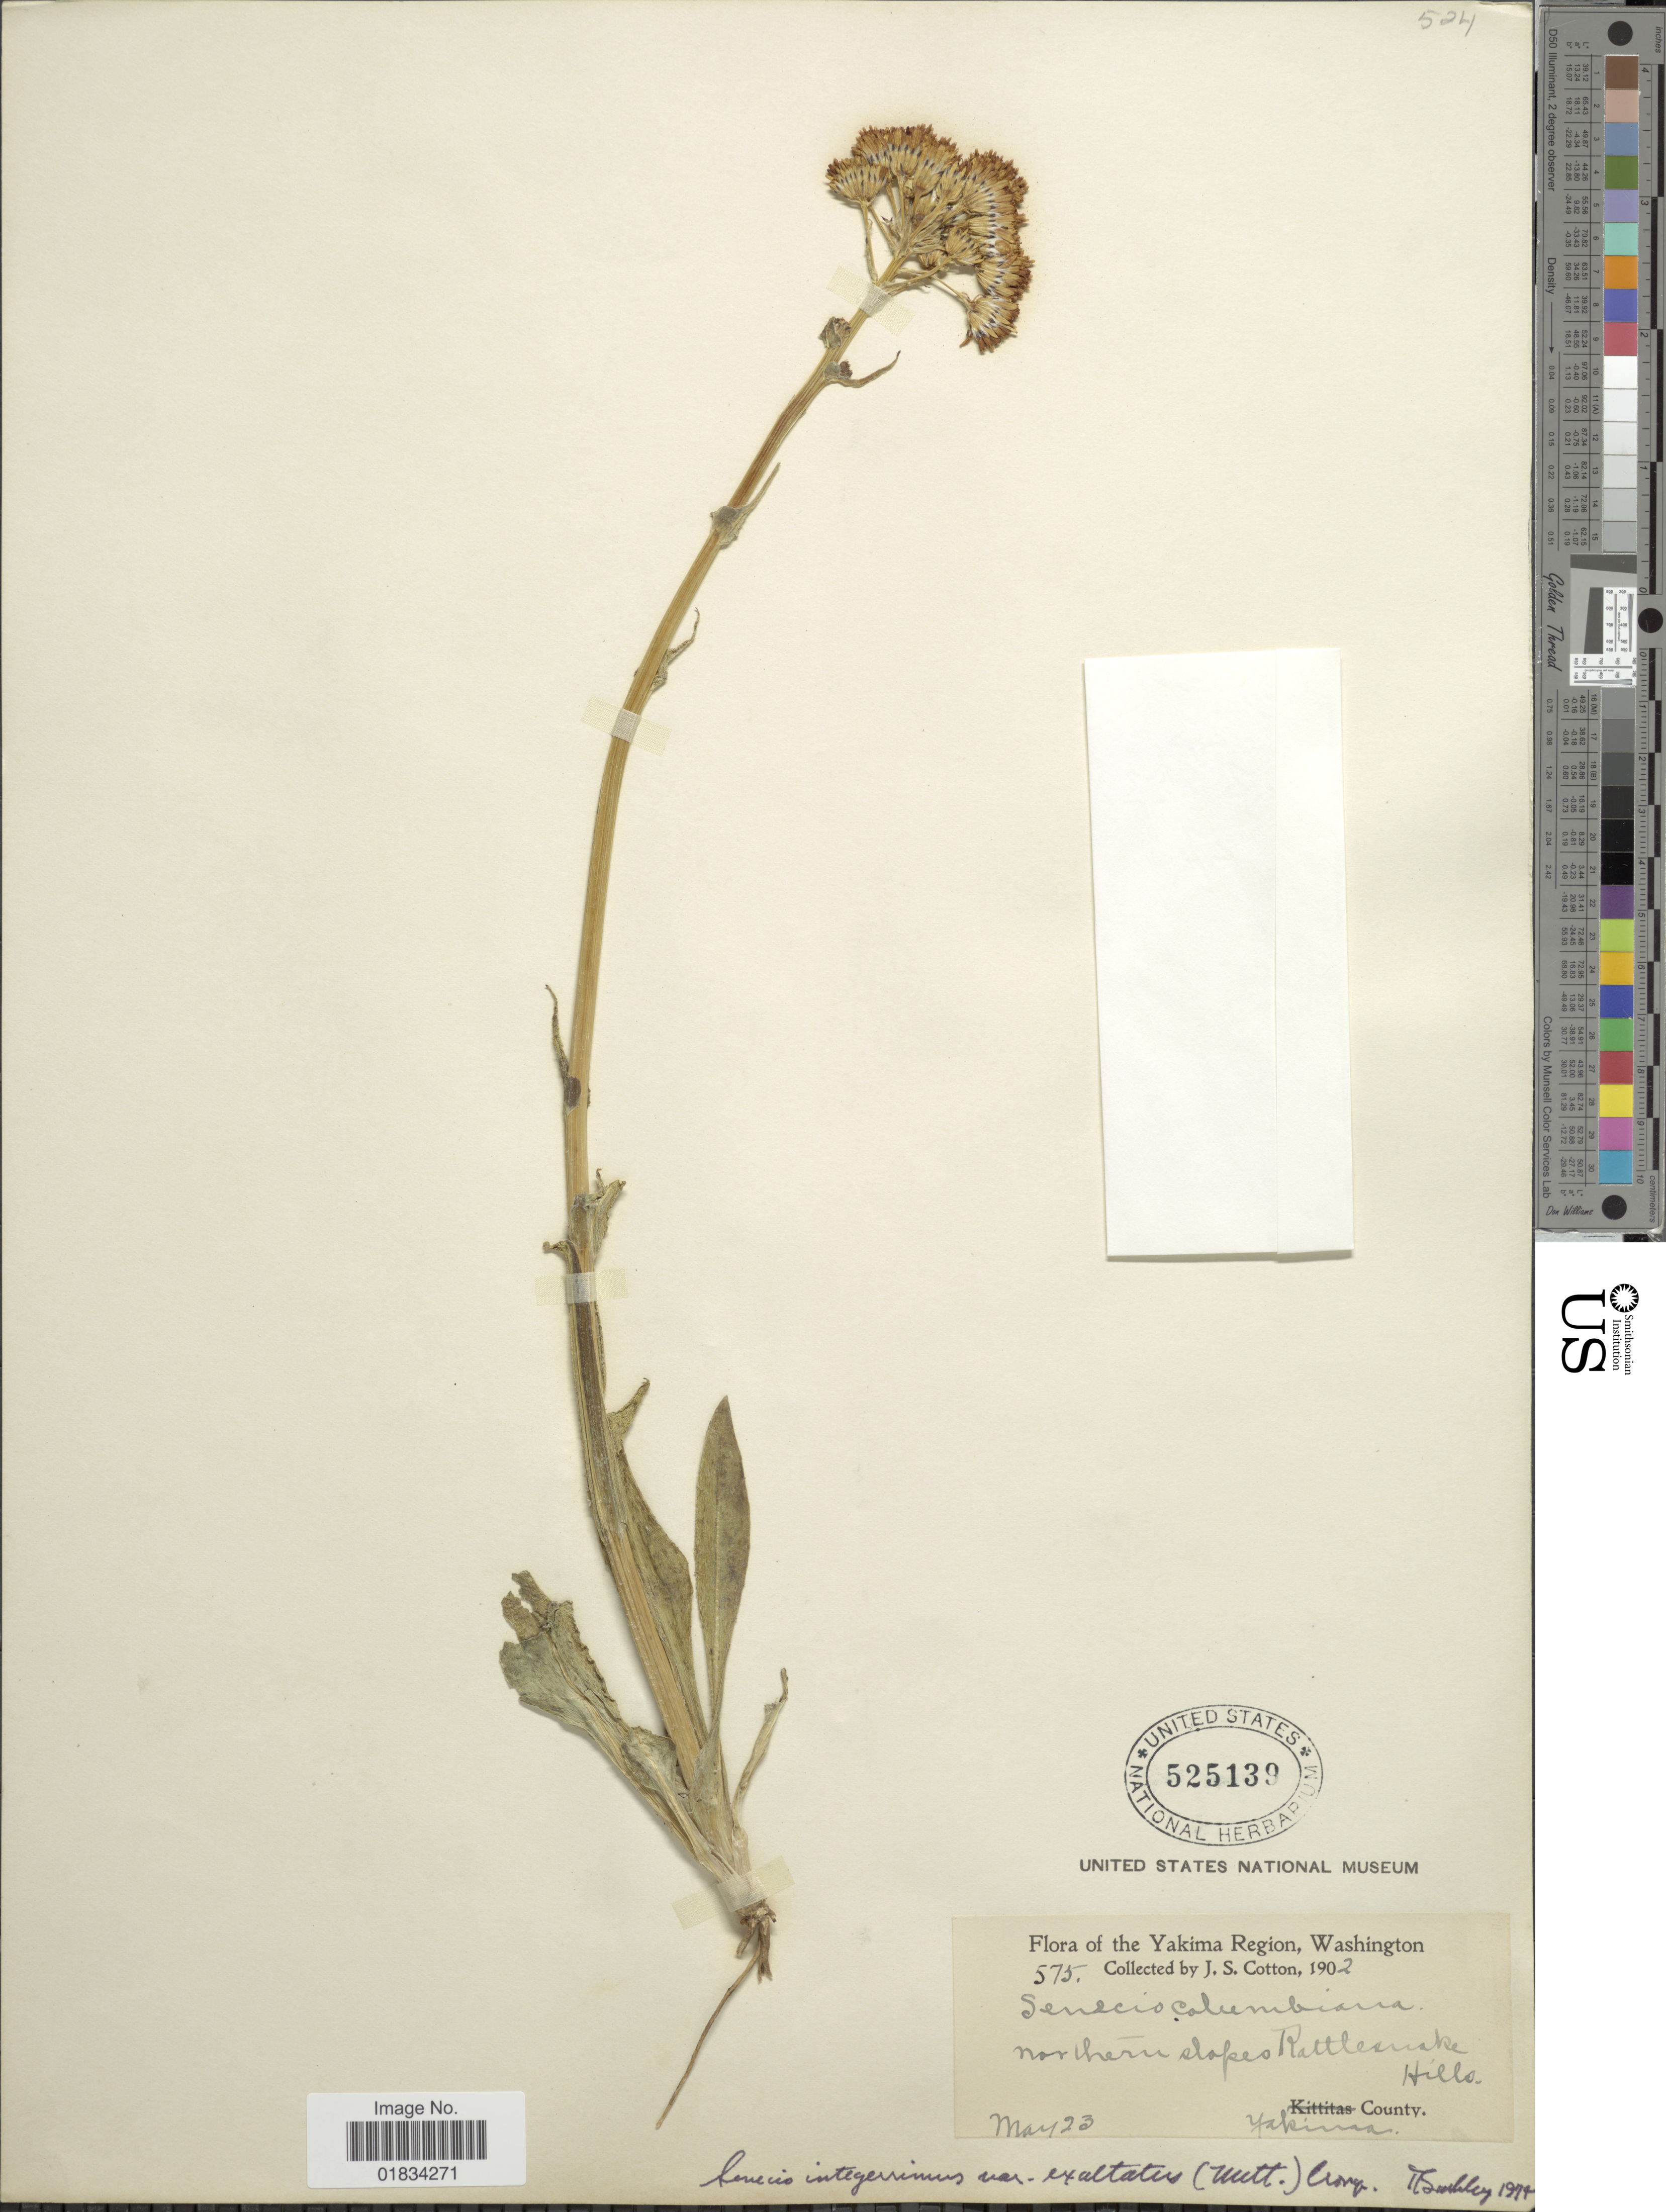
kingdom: Plantae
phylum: Tracheophyta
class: Magnoliopsida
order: Asterales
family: Asteraceae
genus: Senecio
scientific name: Senecio integerrimus var. exaltatus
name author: (Nutt.) Cronq.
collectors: J. S. Cotton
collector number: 575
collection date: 1902-05-23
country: United States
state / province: Washington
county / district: Yakima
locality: Yakima Region. Northern Slopes Rattlesnake Hills. Yakima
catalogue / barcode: US 525139